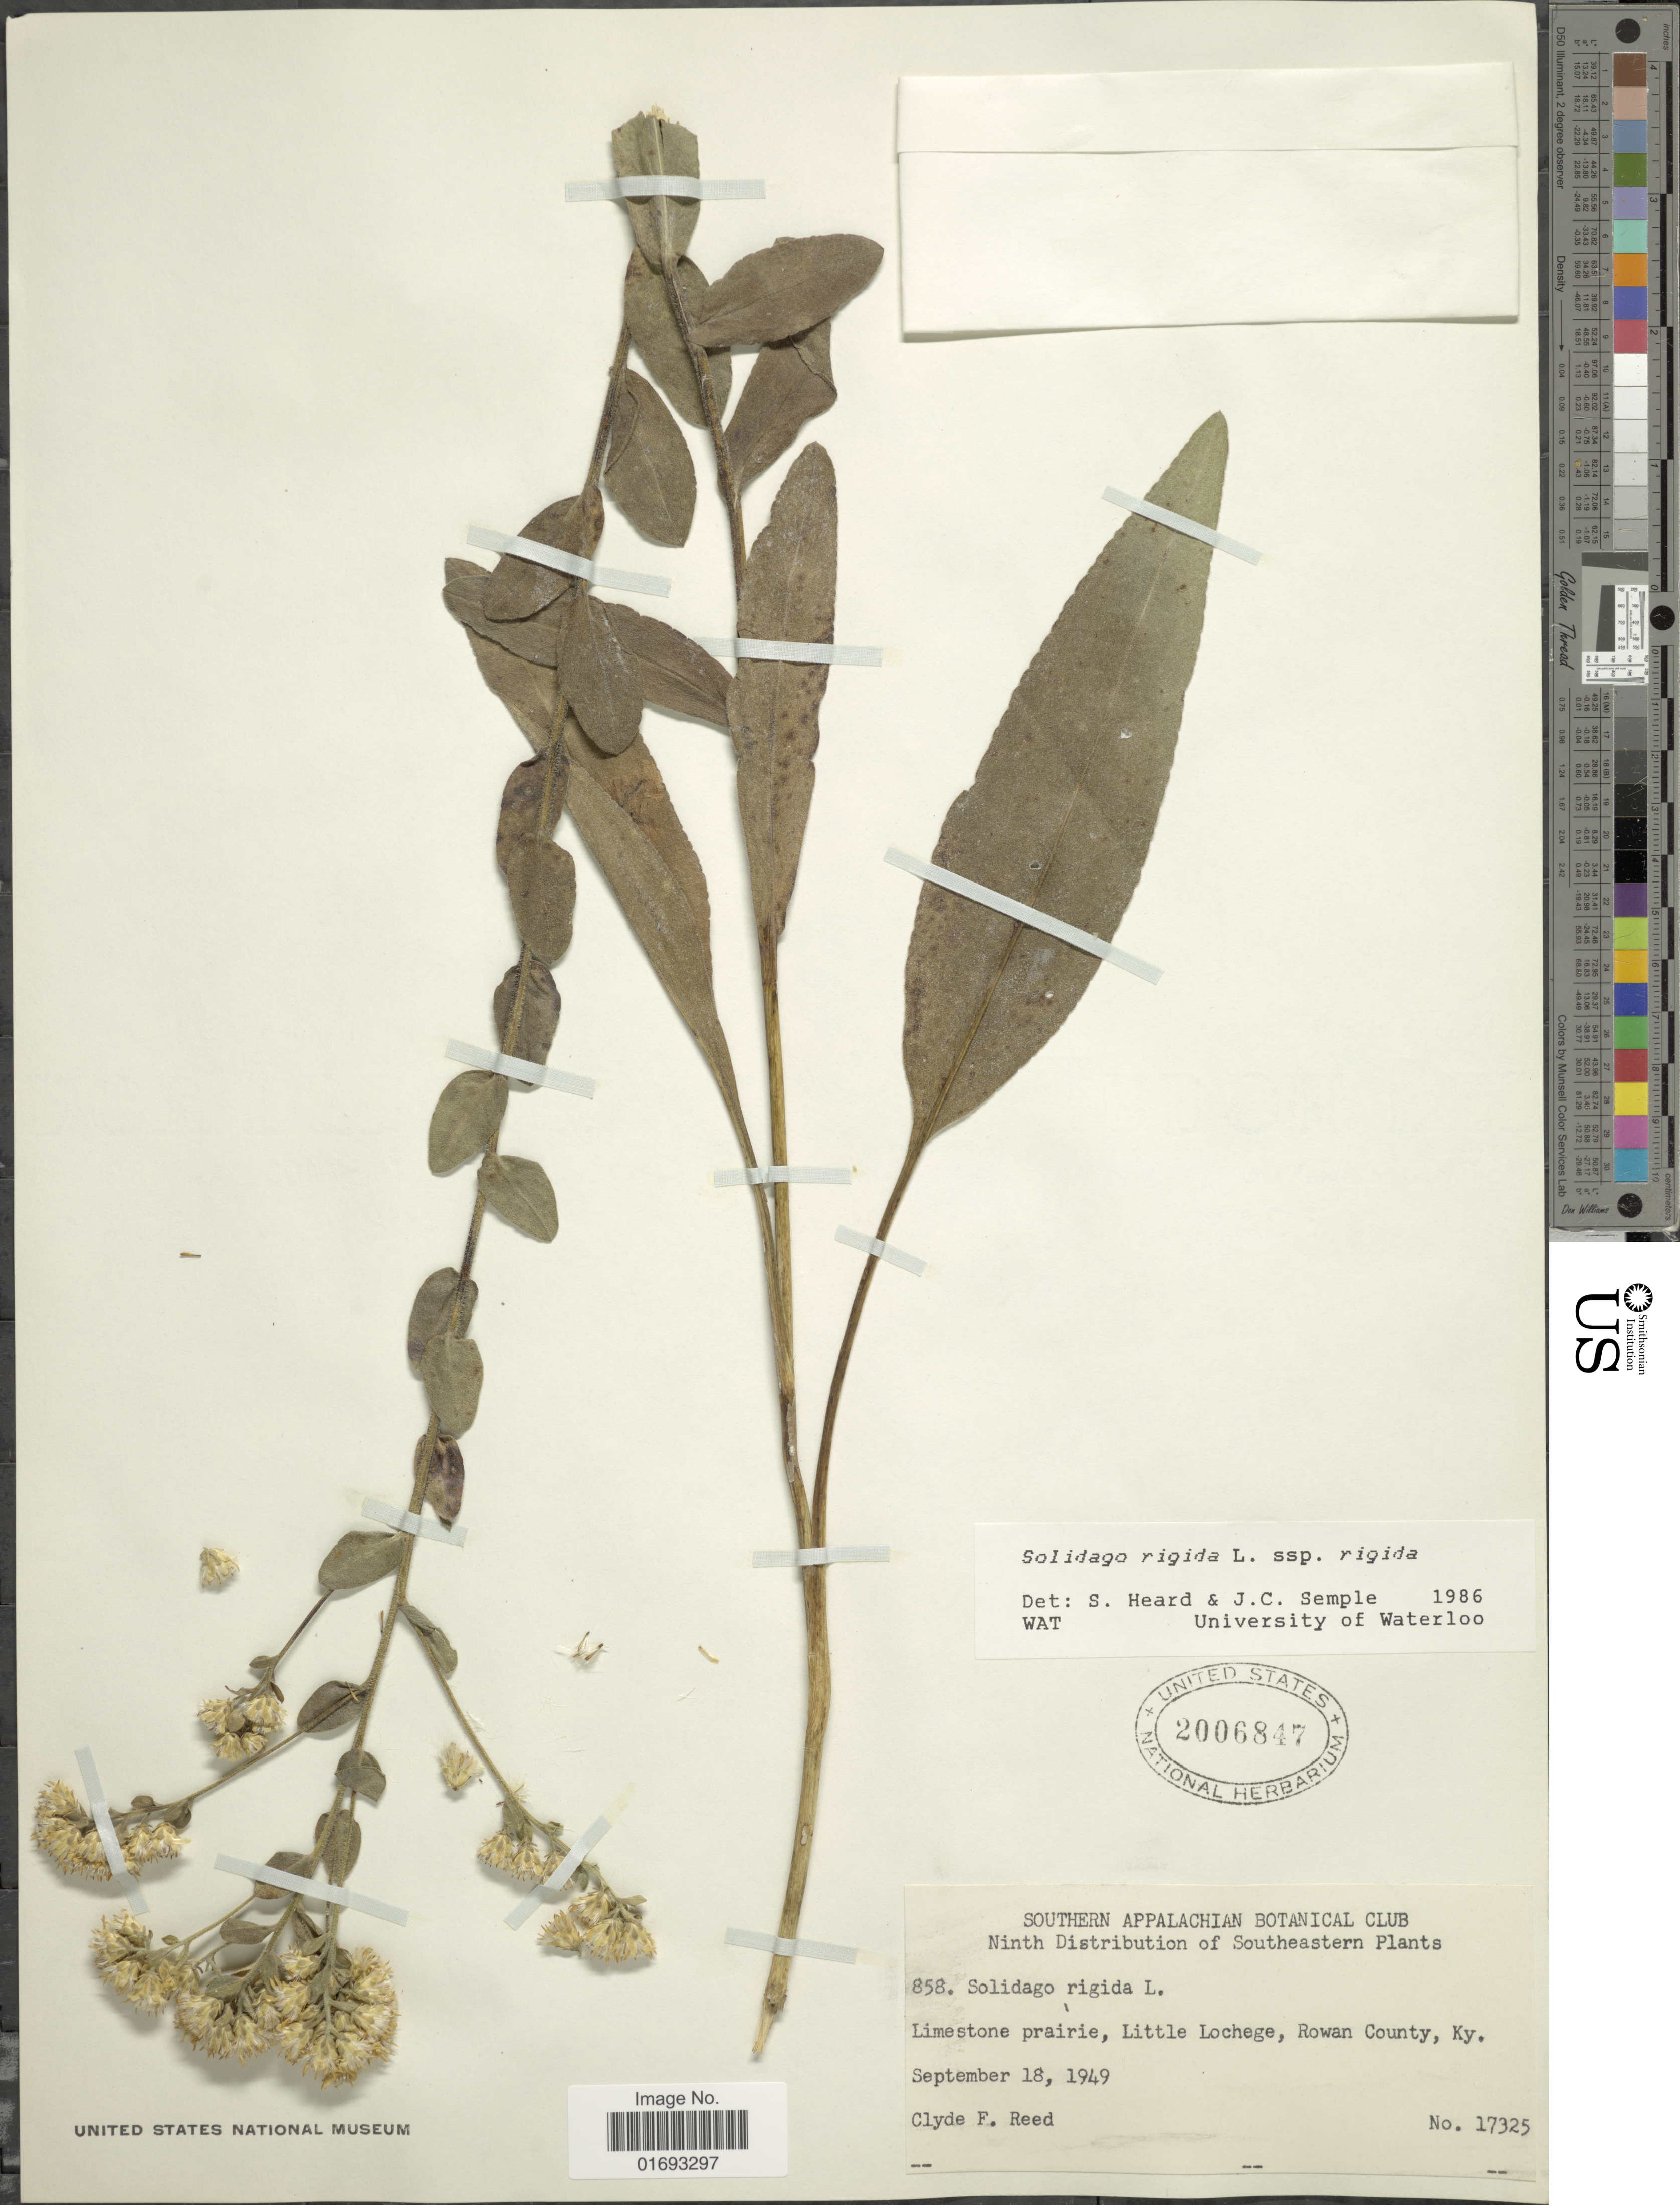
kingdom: Plantae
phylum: Tracheophyta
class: Magnoliopsida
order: Asterales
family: Asteraceae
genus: Oligoneuron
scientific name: Oligoneuron rigidum var. rigidum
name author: (L.) Small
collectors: C. F. Reed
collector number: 17325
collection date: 1949-09-18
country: United States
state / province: Kentucky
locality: Southern Appalachian Botanical Club, Ninth Distribution of Southeastern plants, Limestone prairie, Little Lochege, Rowan County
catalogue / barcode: US 2006847